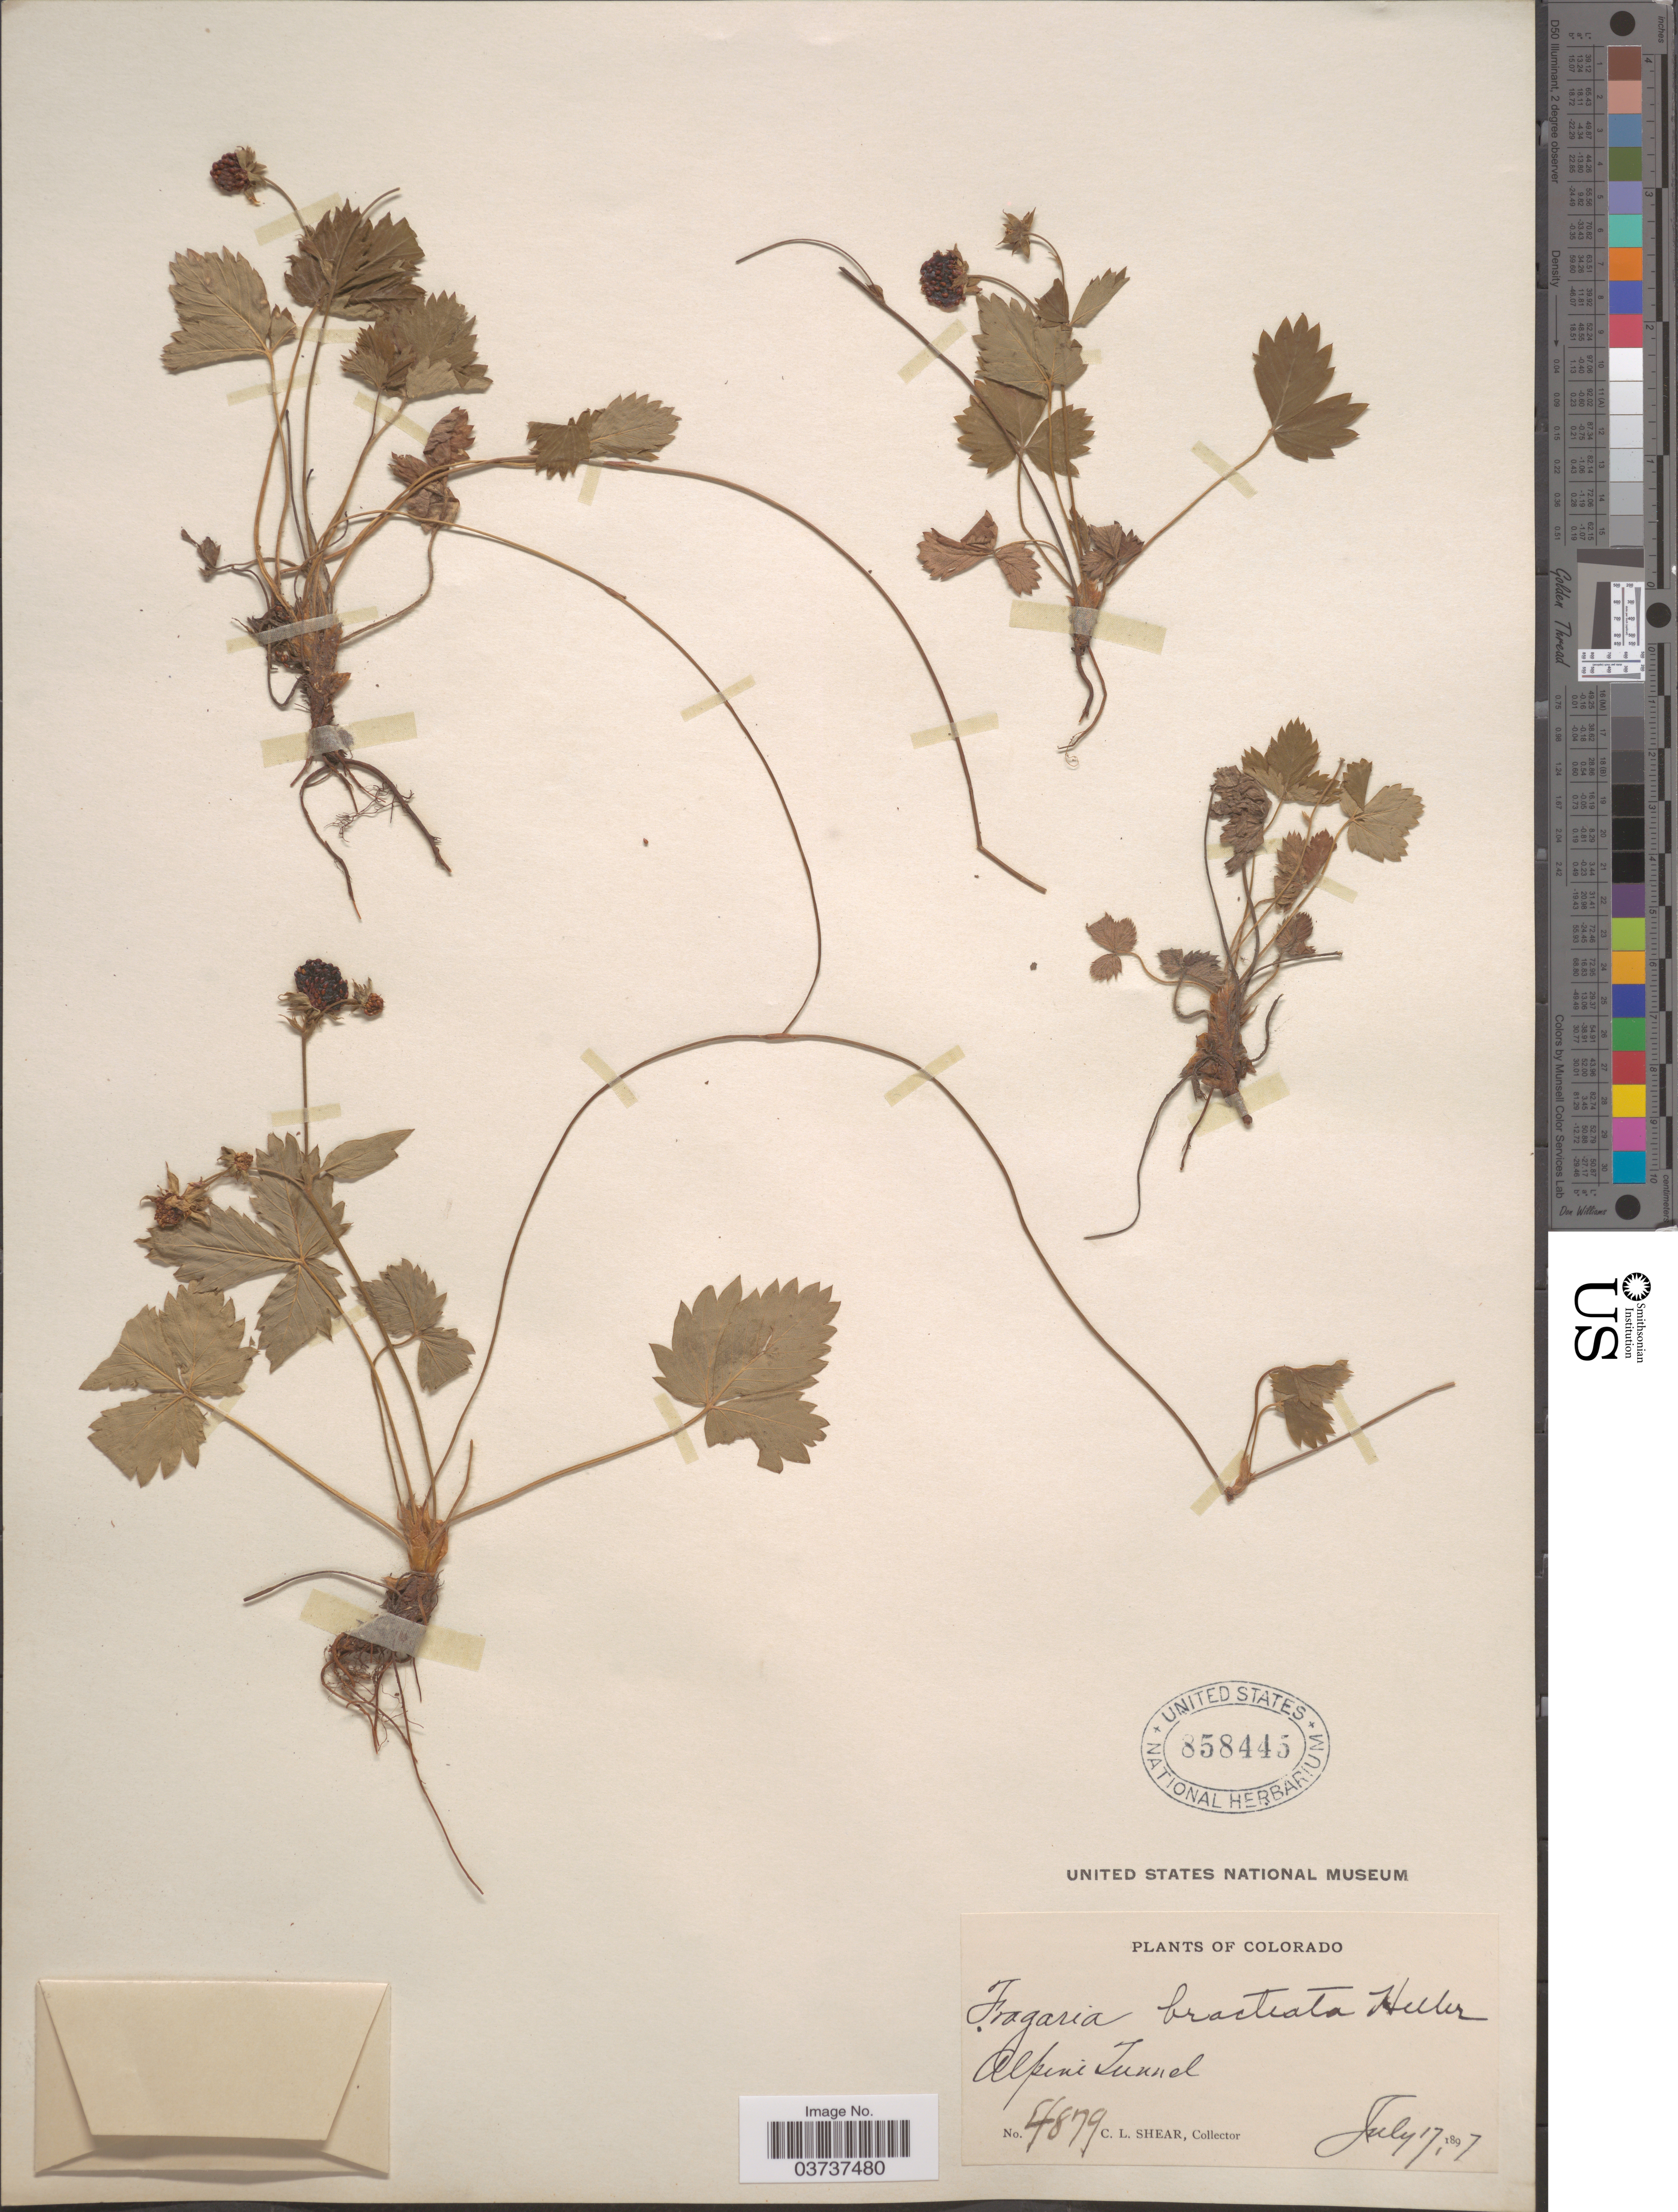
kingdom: Plantae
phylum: Tracheophyta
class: Magnoliopsida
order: Rosales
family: Rosaceae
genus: Fragaria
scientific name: Fragaria vesca subsp. bracteata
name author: L.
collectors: C. L. Shear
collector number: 4879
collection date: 1897-07-17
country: United States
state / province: Colorado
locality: Alpine Tunnel.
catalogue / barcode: US 858445